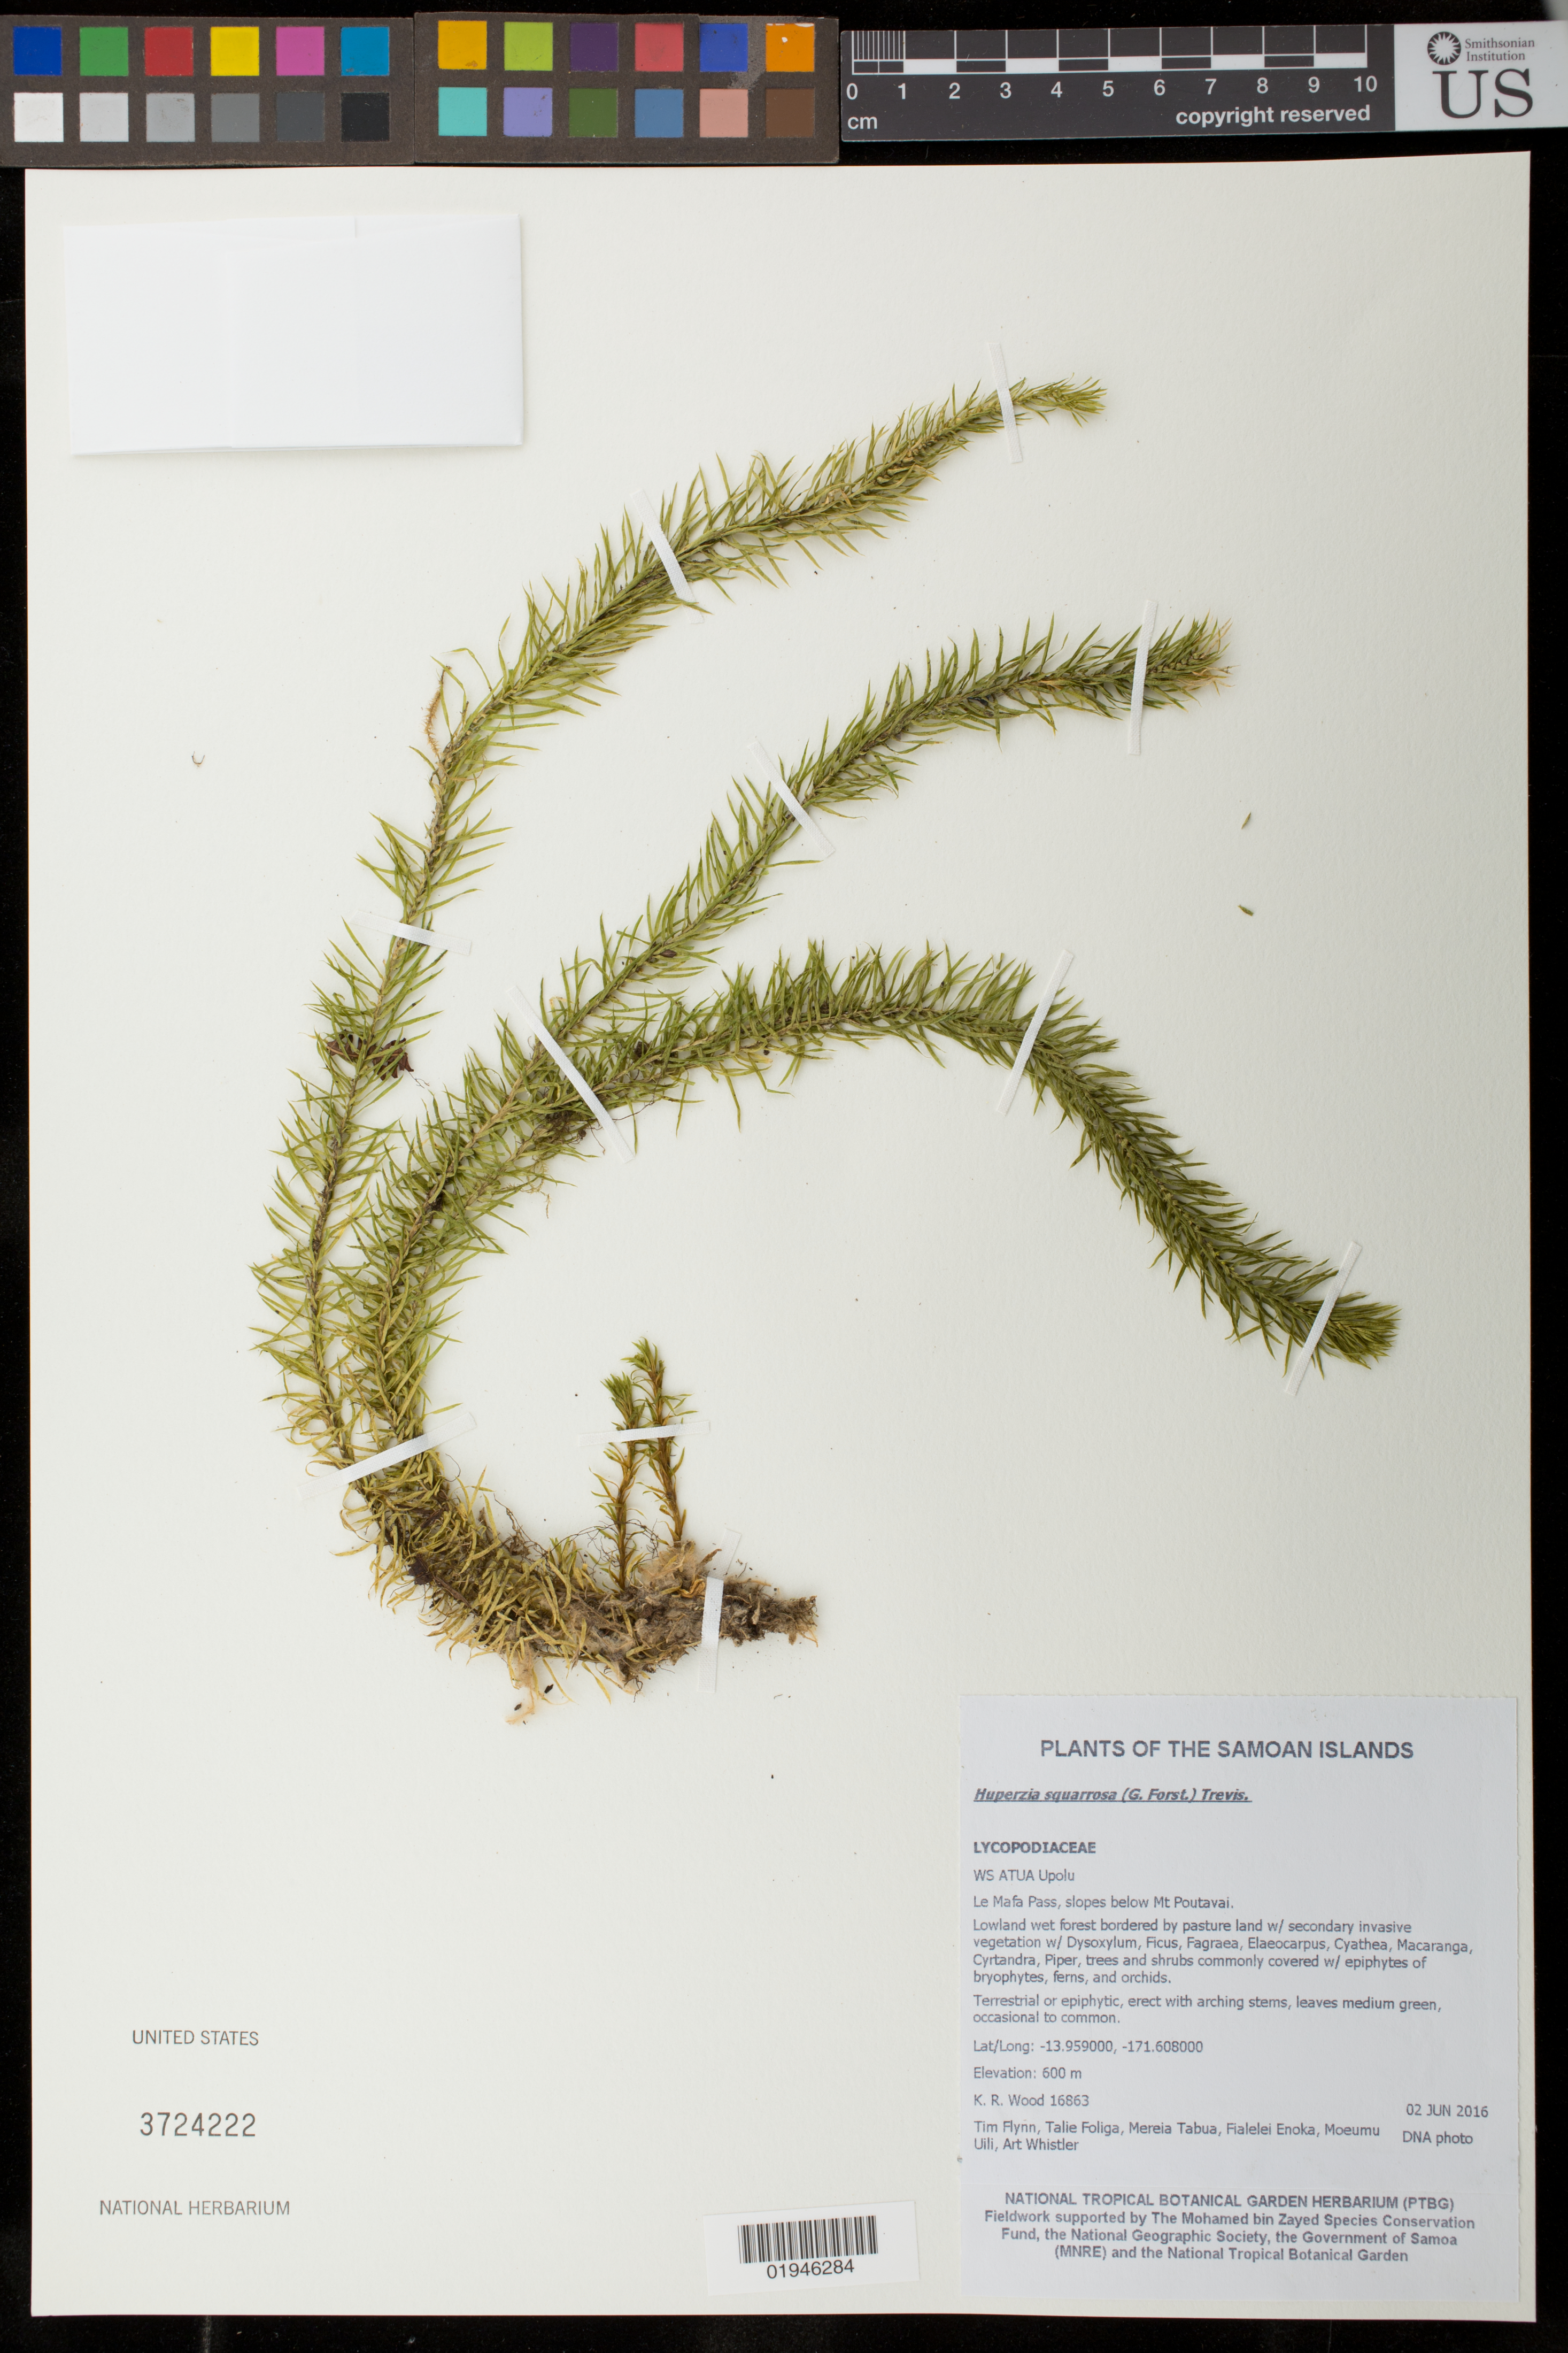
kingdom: Plantae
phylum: Tracheophyta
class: Lycopodiopsida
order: Lycopodiales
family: Lycopodiaceae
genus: Phlegmariurus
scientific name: Phlegmariurus squarrosus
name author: (G. Forst.) Á. Löve & D. Löve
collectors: K. R. Wood, T. W. Flynn, T. Foliga, M. Tabua, F. Enoka, M. Uili & A. Whistler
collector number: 16863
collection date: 2016-06-02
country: Samoa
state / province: Atua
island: Upolu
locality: Upolu, Le Mafa Pass, slopes below Mt. Poutavai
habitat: Lowland wet forest bordered by pasture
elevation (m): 600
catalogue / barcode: US 3724222